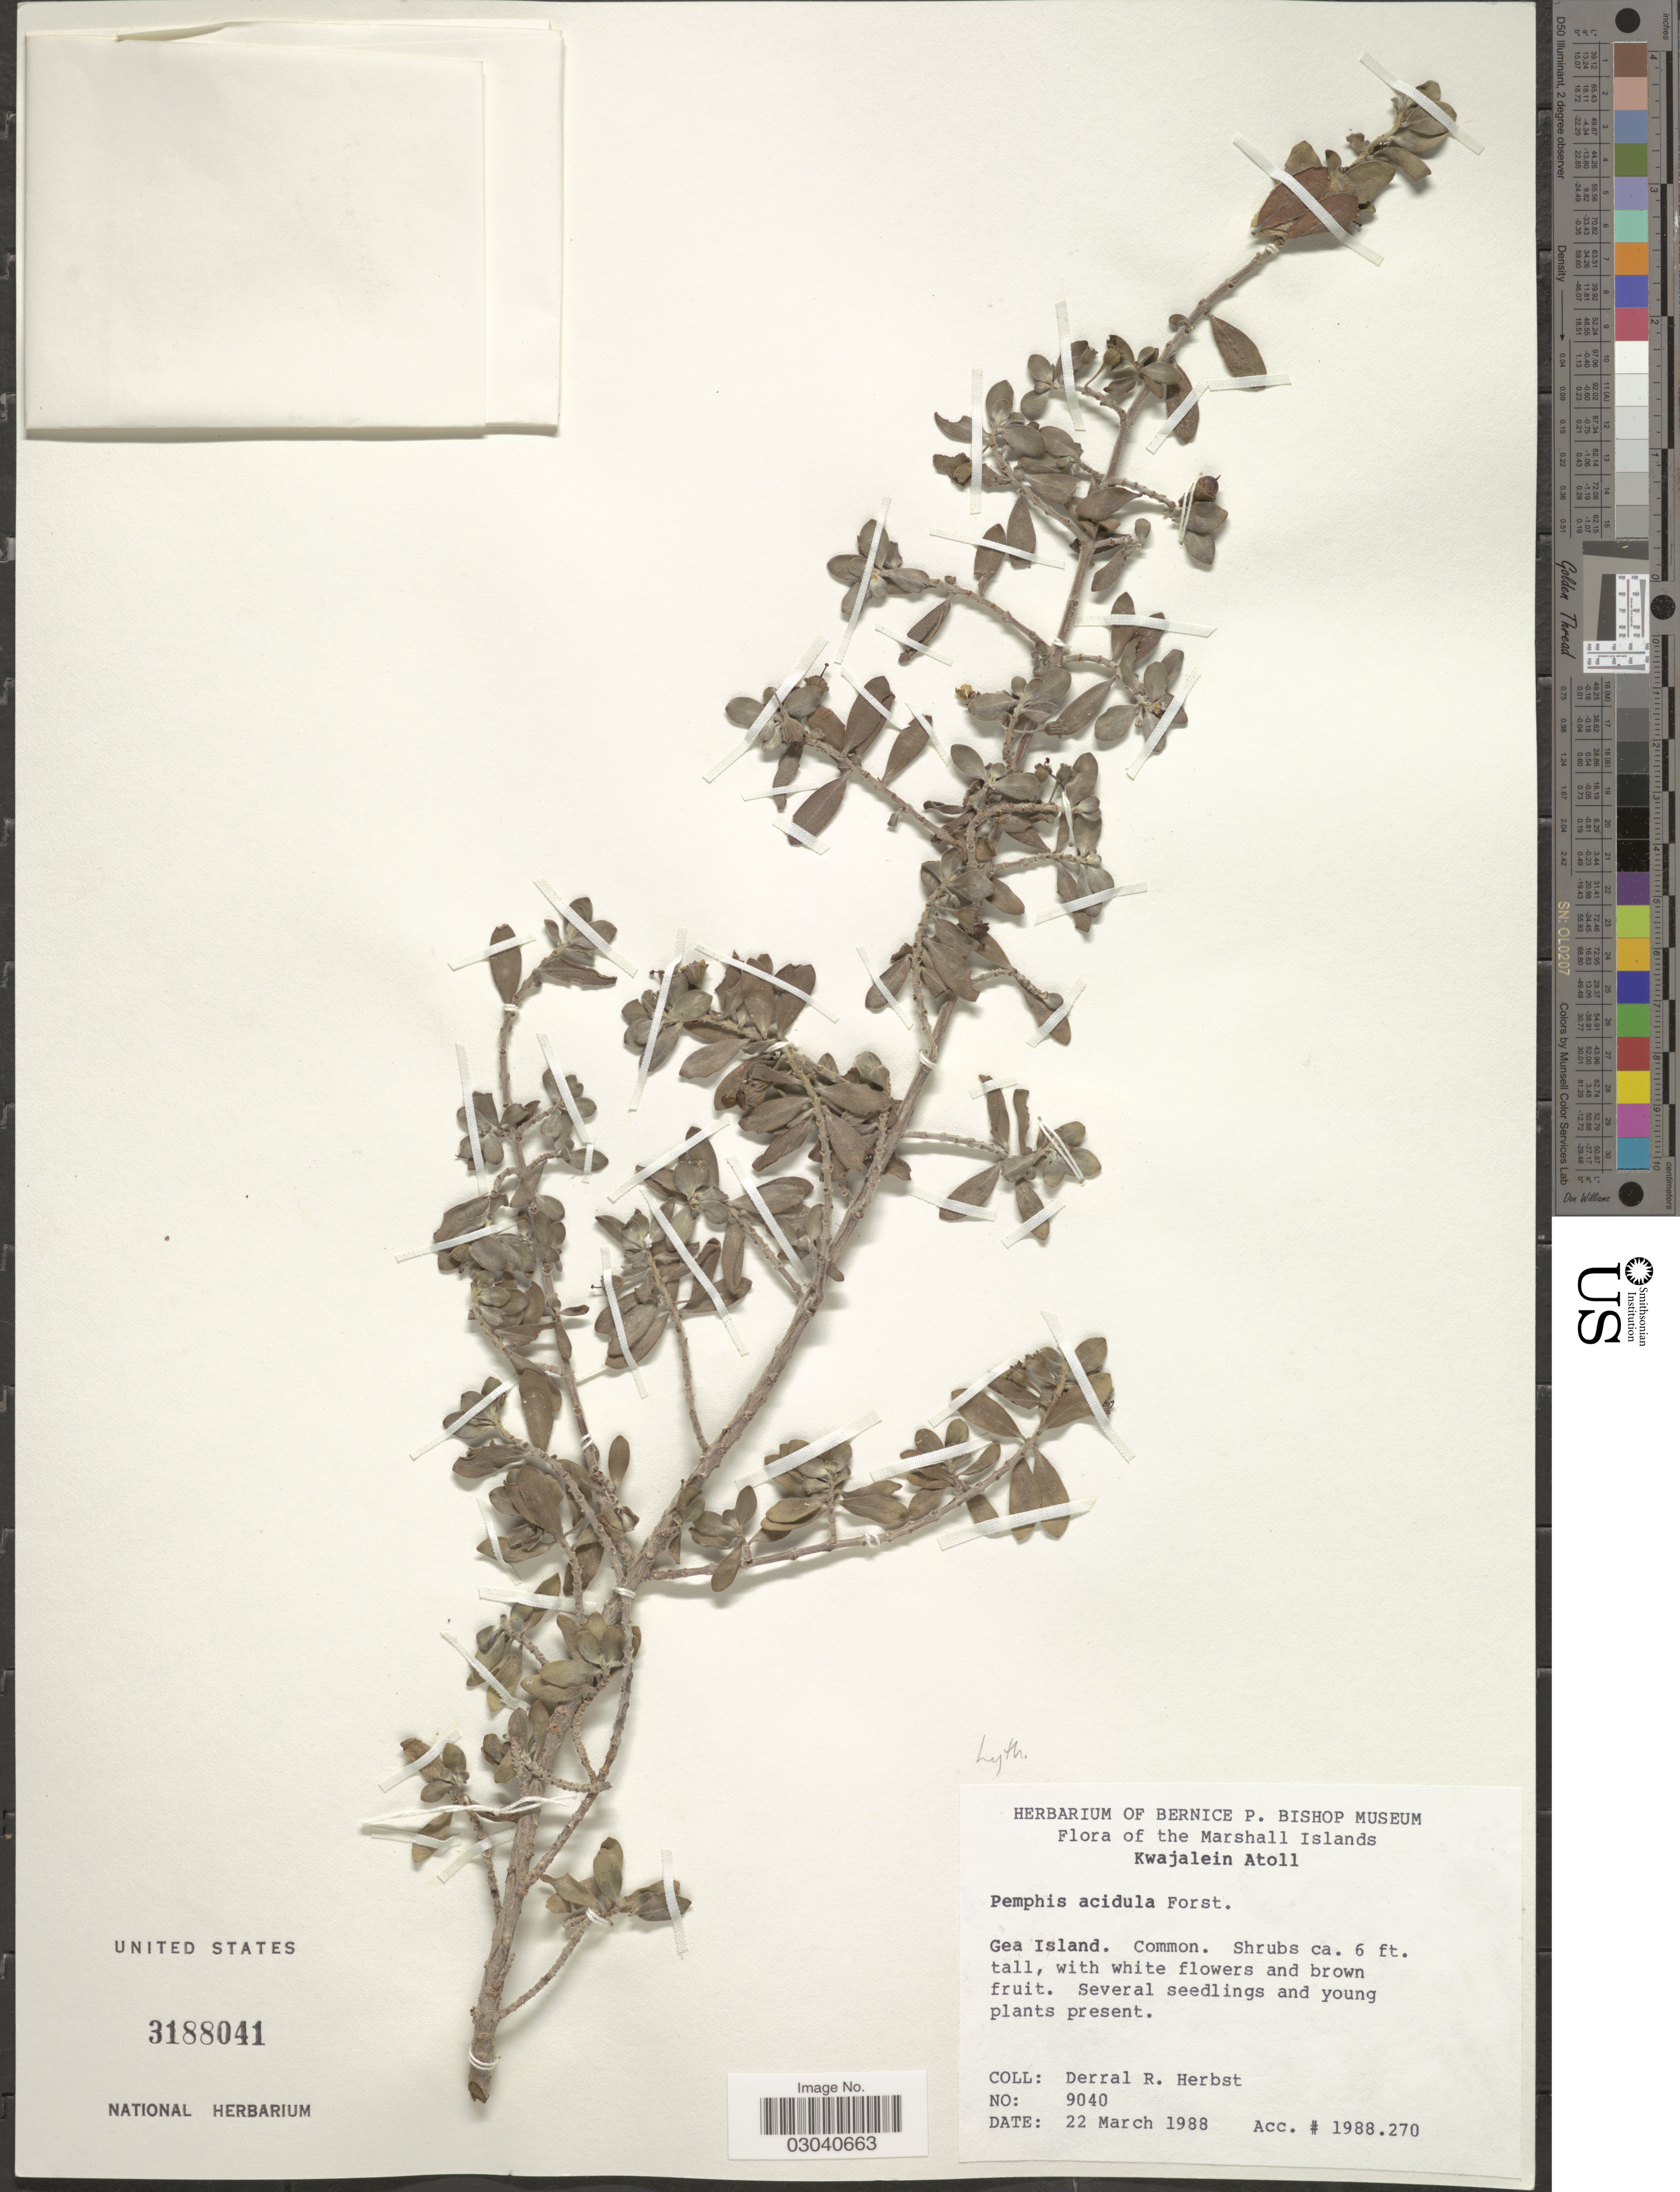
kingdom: Plantae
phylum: Tracheophyta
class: Magnoliopsida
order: Myrtales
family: Lythraceae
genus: Pemphis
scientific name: Pemphis acidula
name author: J.R. Forst. & G. Forst.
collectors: D. R. Herbst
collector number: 9040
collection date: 1988-03-22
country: Marshall Islands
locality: Kwajalein Atoll. Gea Island.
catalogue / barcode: US 3188041